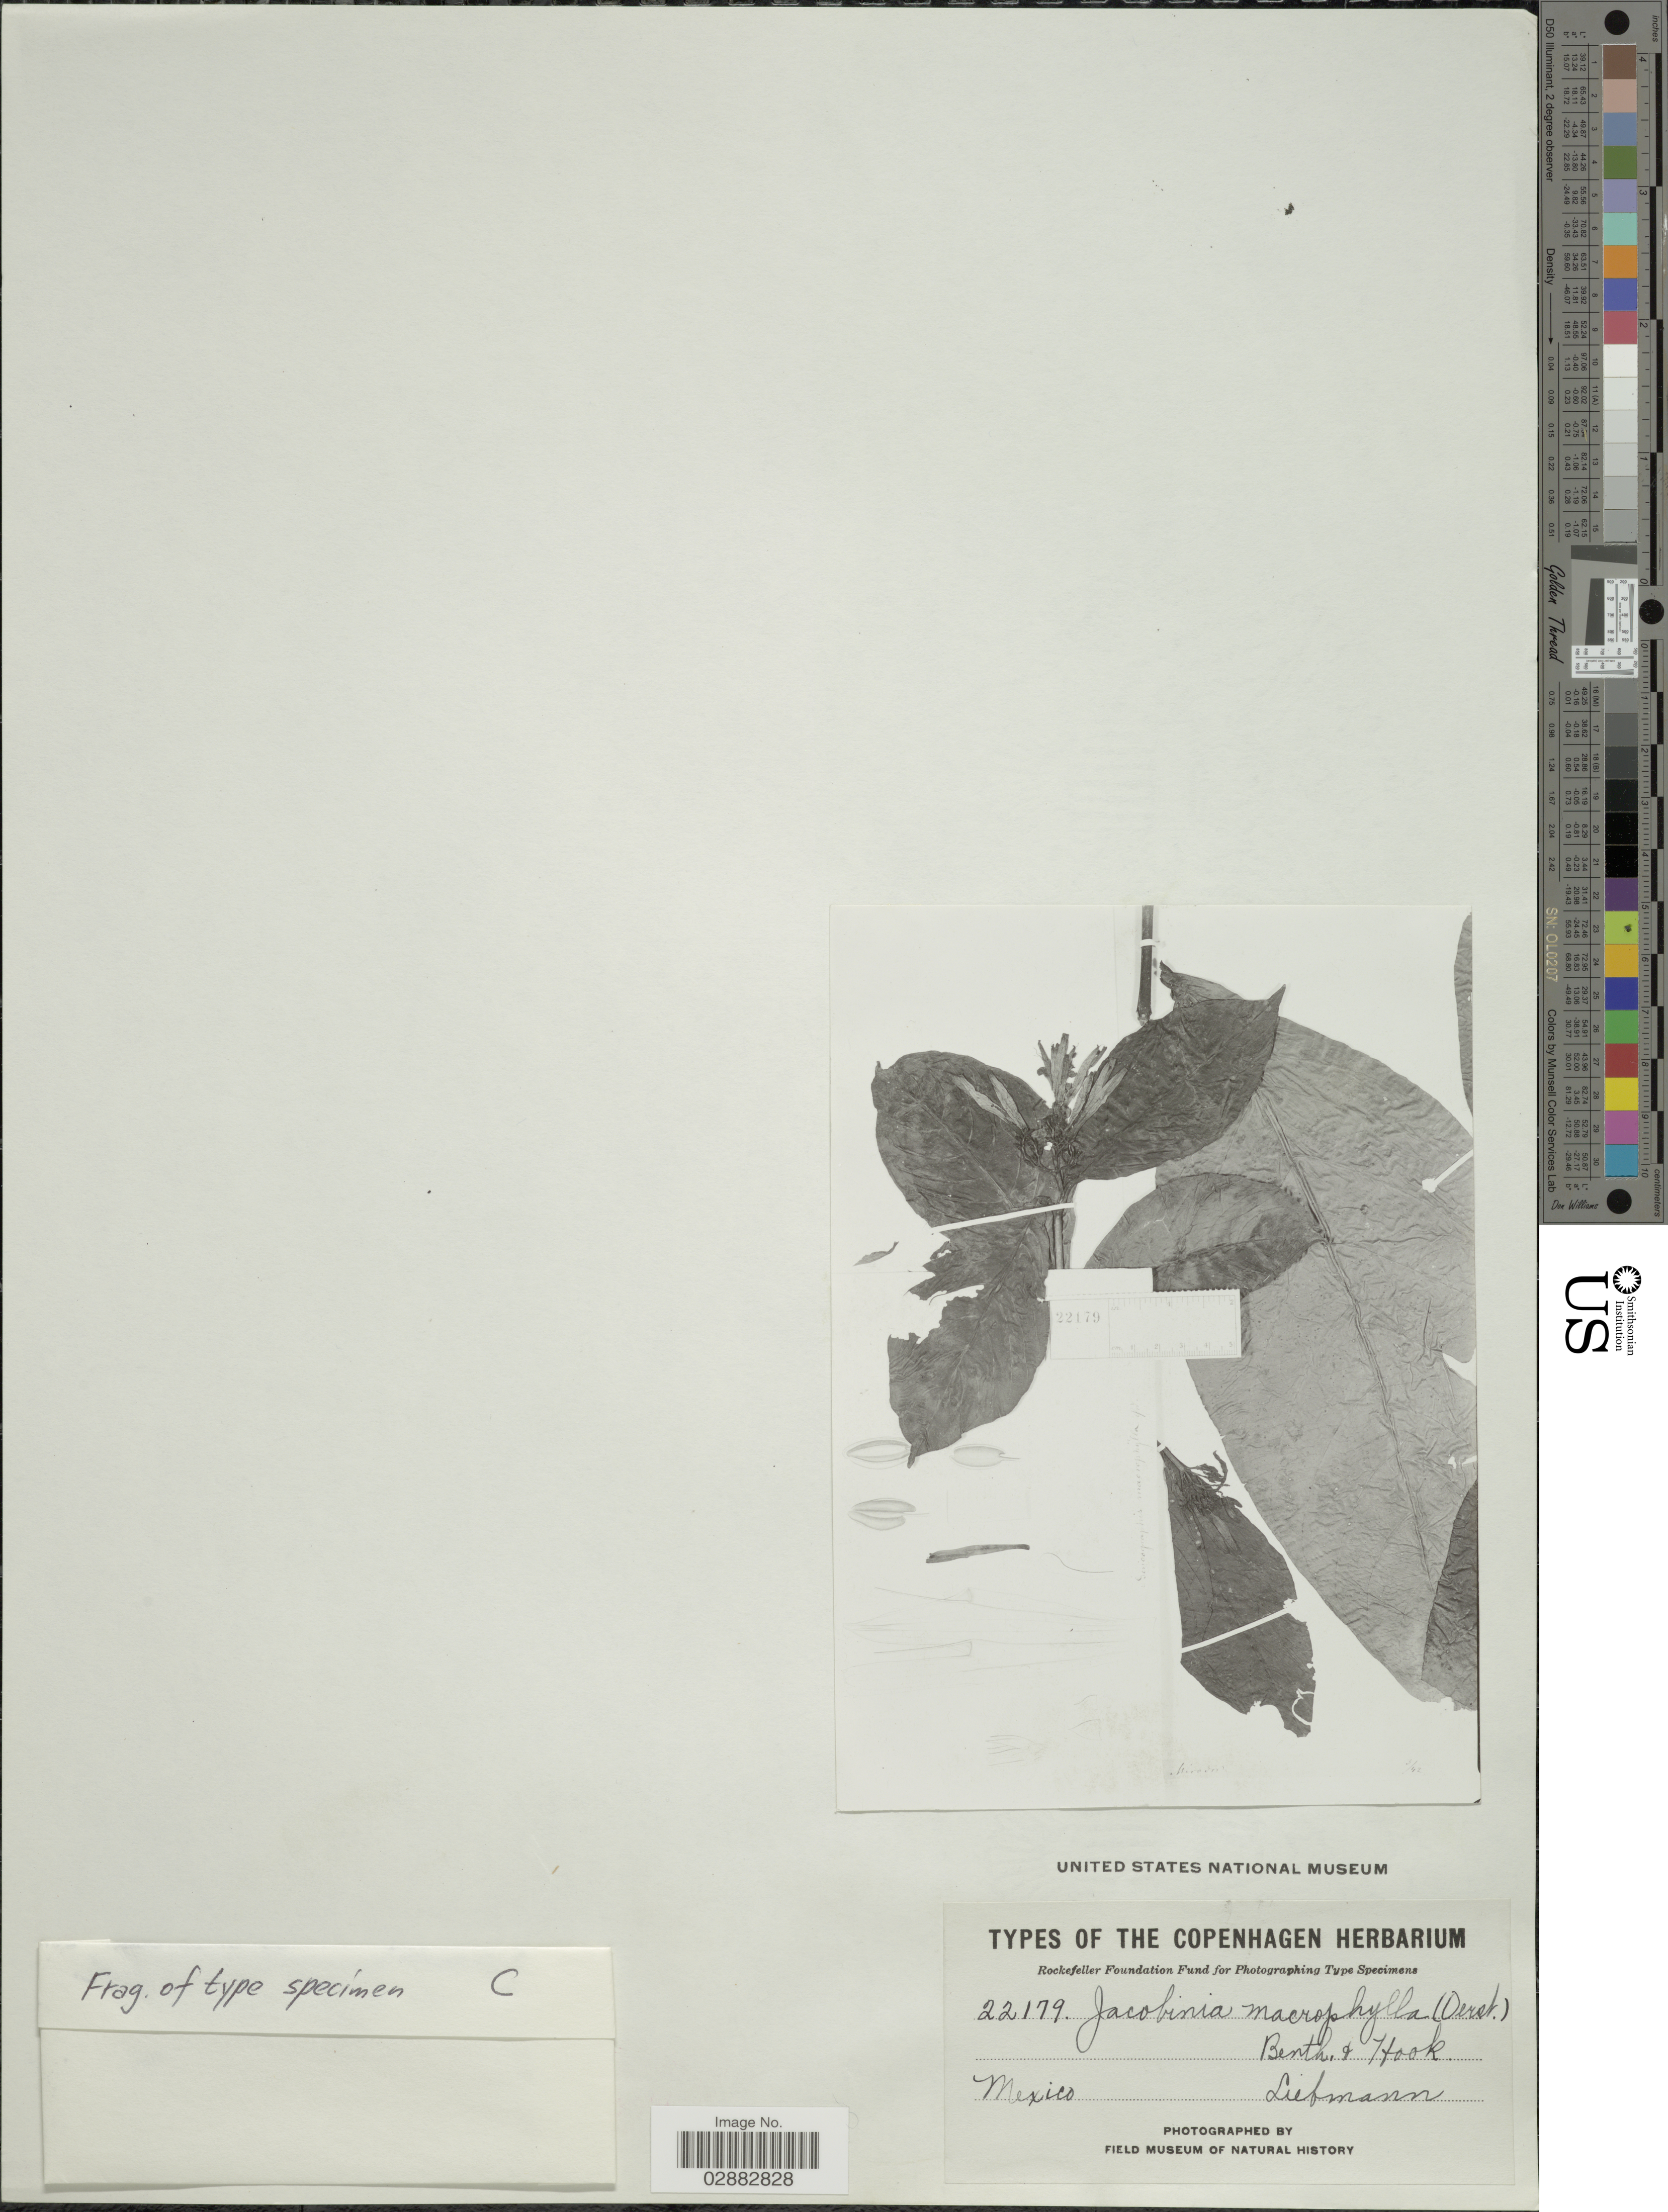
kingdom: Plantae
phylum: Tracheophyta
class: Magnoliopsida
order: Lamiales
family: Acanthaceae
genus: Jacobinia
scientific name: Jacobinia macrophylla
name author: (Oerst.) Benth. & Hook. f.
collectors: Liebmann, --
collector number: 22179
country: Mexico